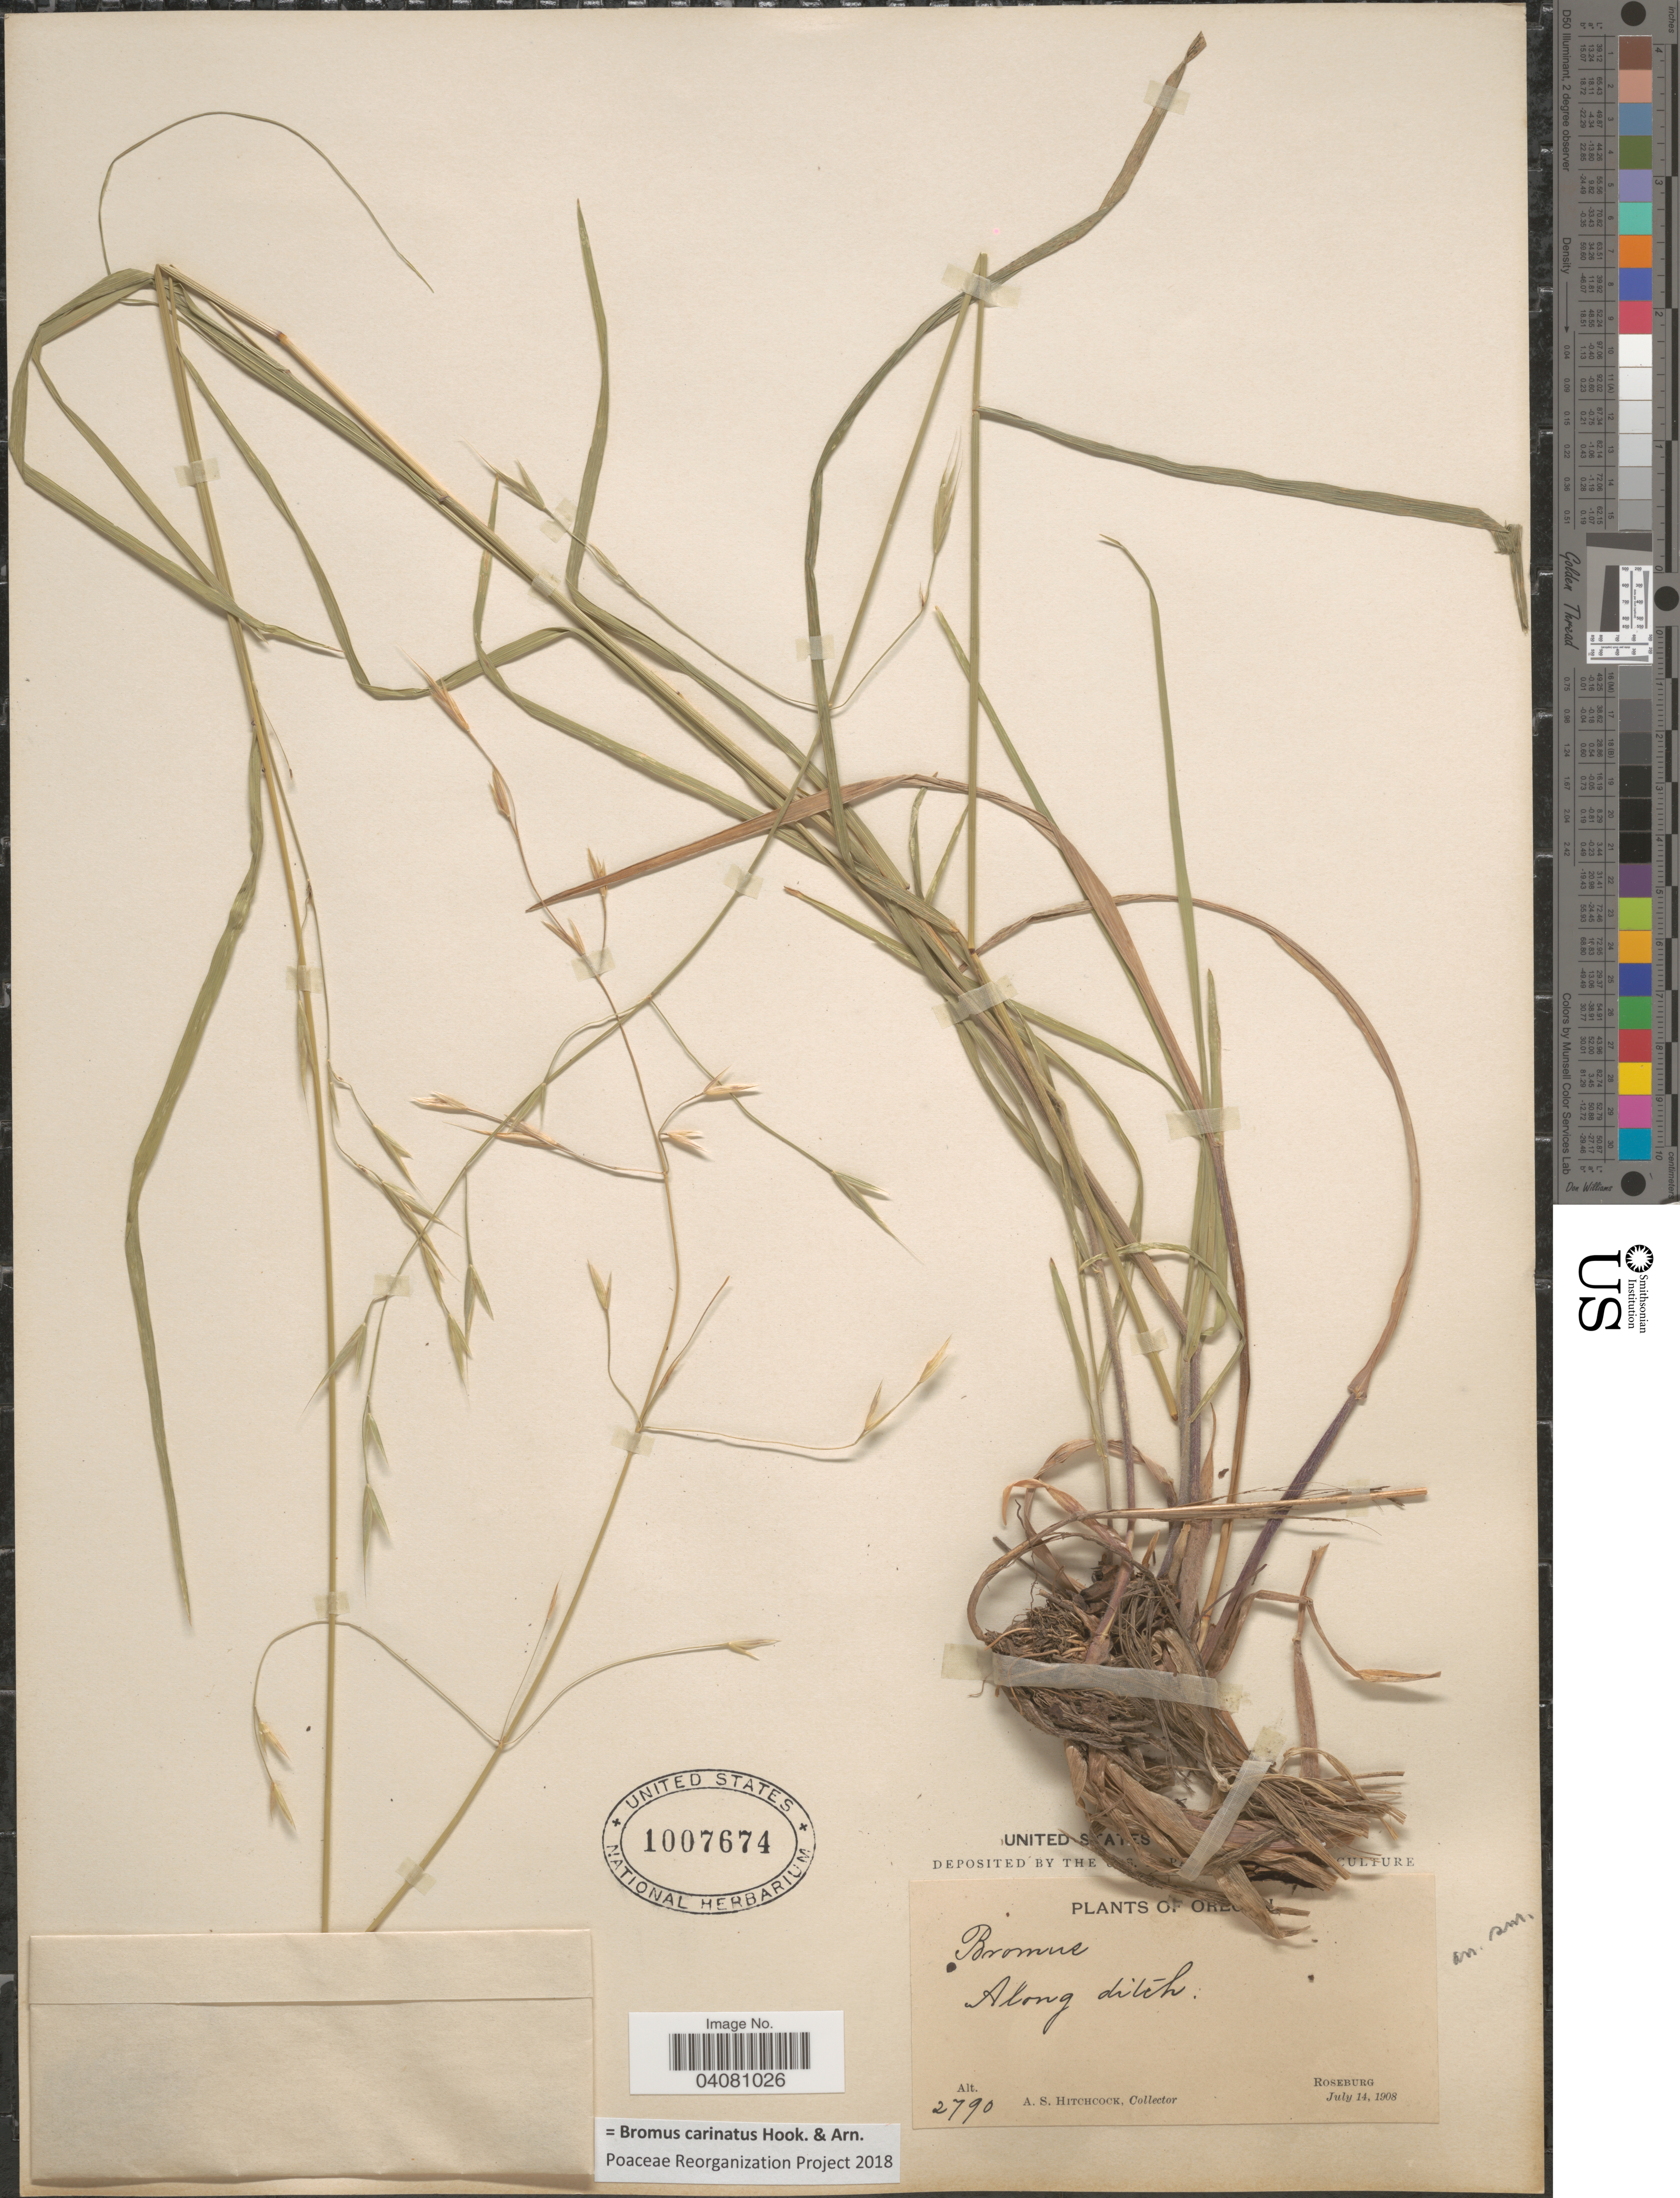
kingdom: Plantae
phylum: Tracheophyta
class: Liliopsida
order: Poales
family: Poaceae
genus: Bromus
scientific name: Bromus carinatus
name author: Hook. & Arn.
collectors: A. S. Hitchcock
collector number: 2790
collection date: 1908-07-14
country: United States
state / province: Oregon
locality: Along ditch. Roseburg.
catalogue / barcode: US 1007674